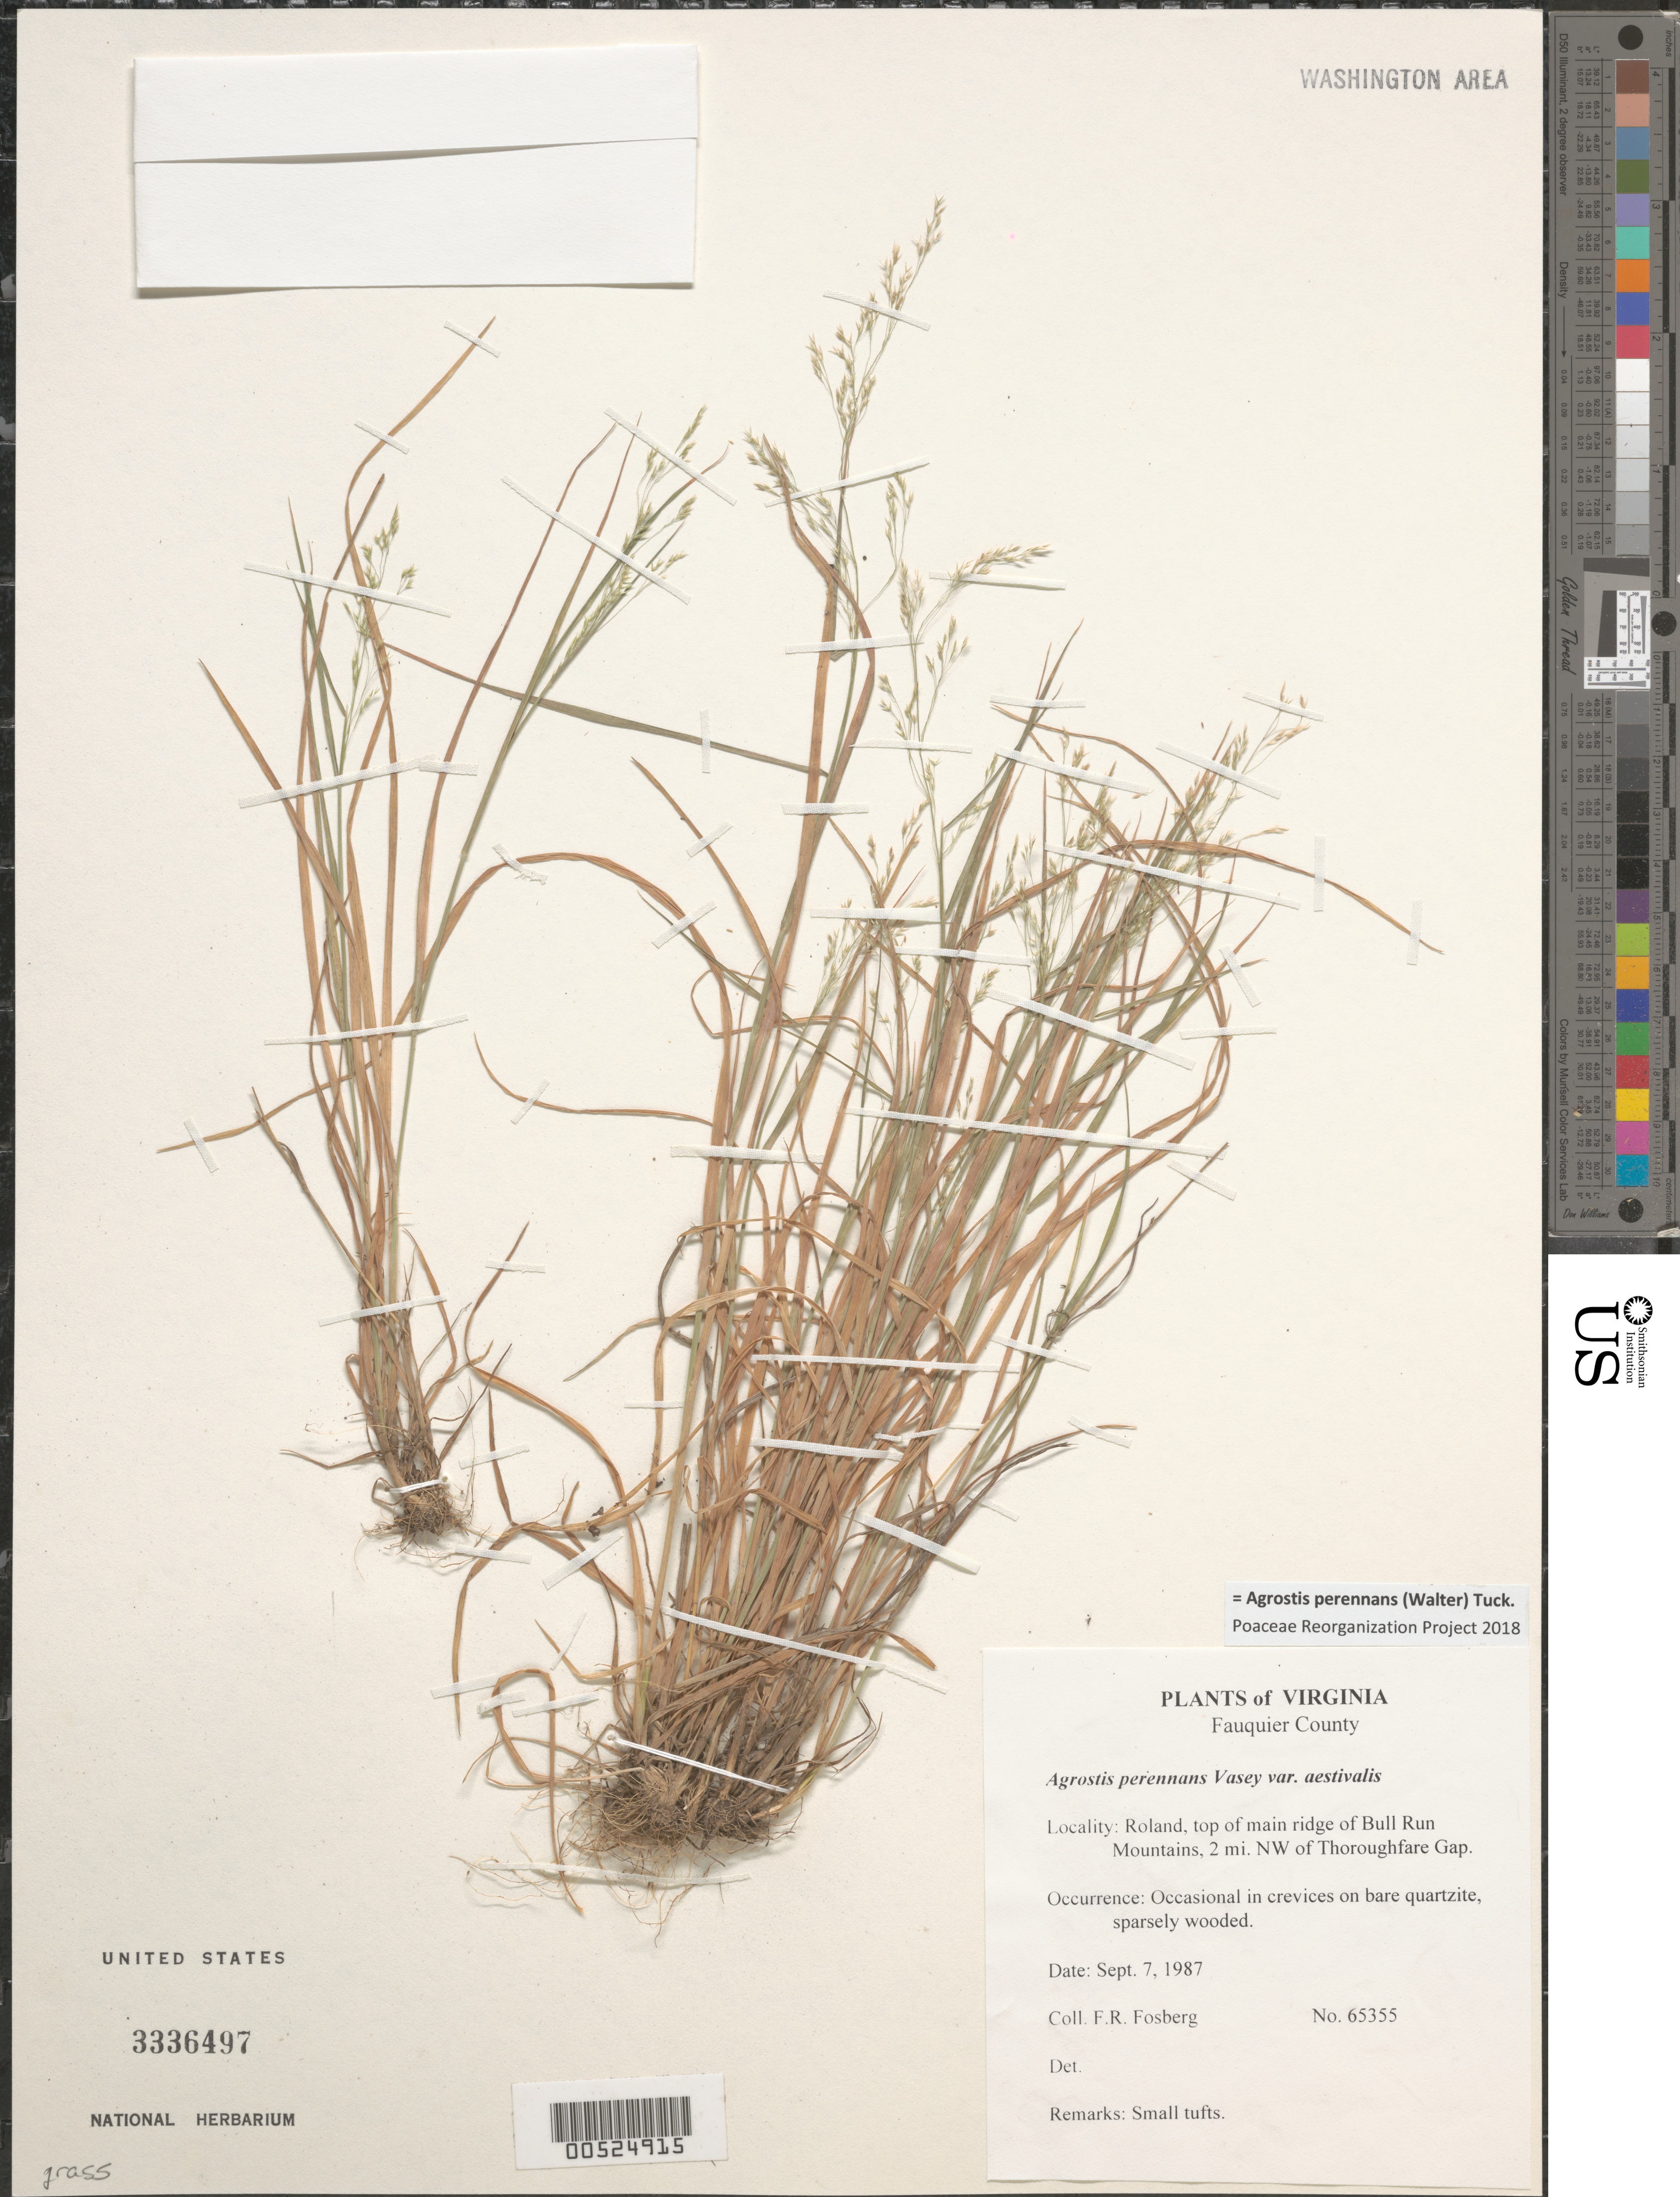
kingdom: Plantae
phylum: Tracheophyta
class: Liliopsida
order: Poales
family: Poaceae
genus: Agrostis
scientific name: Agrostis perennans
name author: (Walter) Tuck.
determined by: Poaceae Reorganization Project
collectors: F. R. Fosberg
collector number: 65355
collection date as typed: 07 Sep 1987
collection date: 1987-09-07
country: United States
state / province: Virginia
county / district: Fauquier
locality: Roland, Top of main ridge of Bull Run Mountains, 2 mi. NW of Thoroughfare Gap.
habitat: Occasional in crevices on bare quartzite, sparsely wooded.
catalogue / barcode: US 3336497